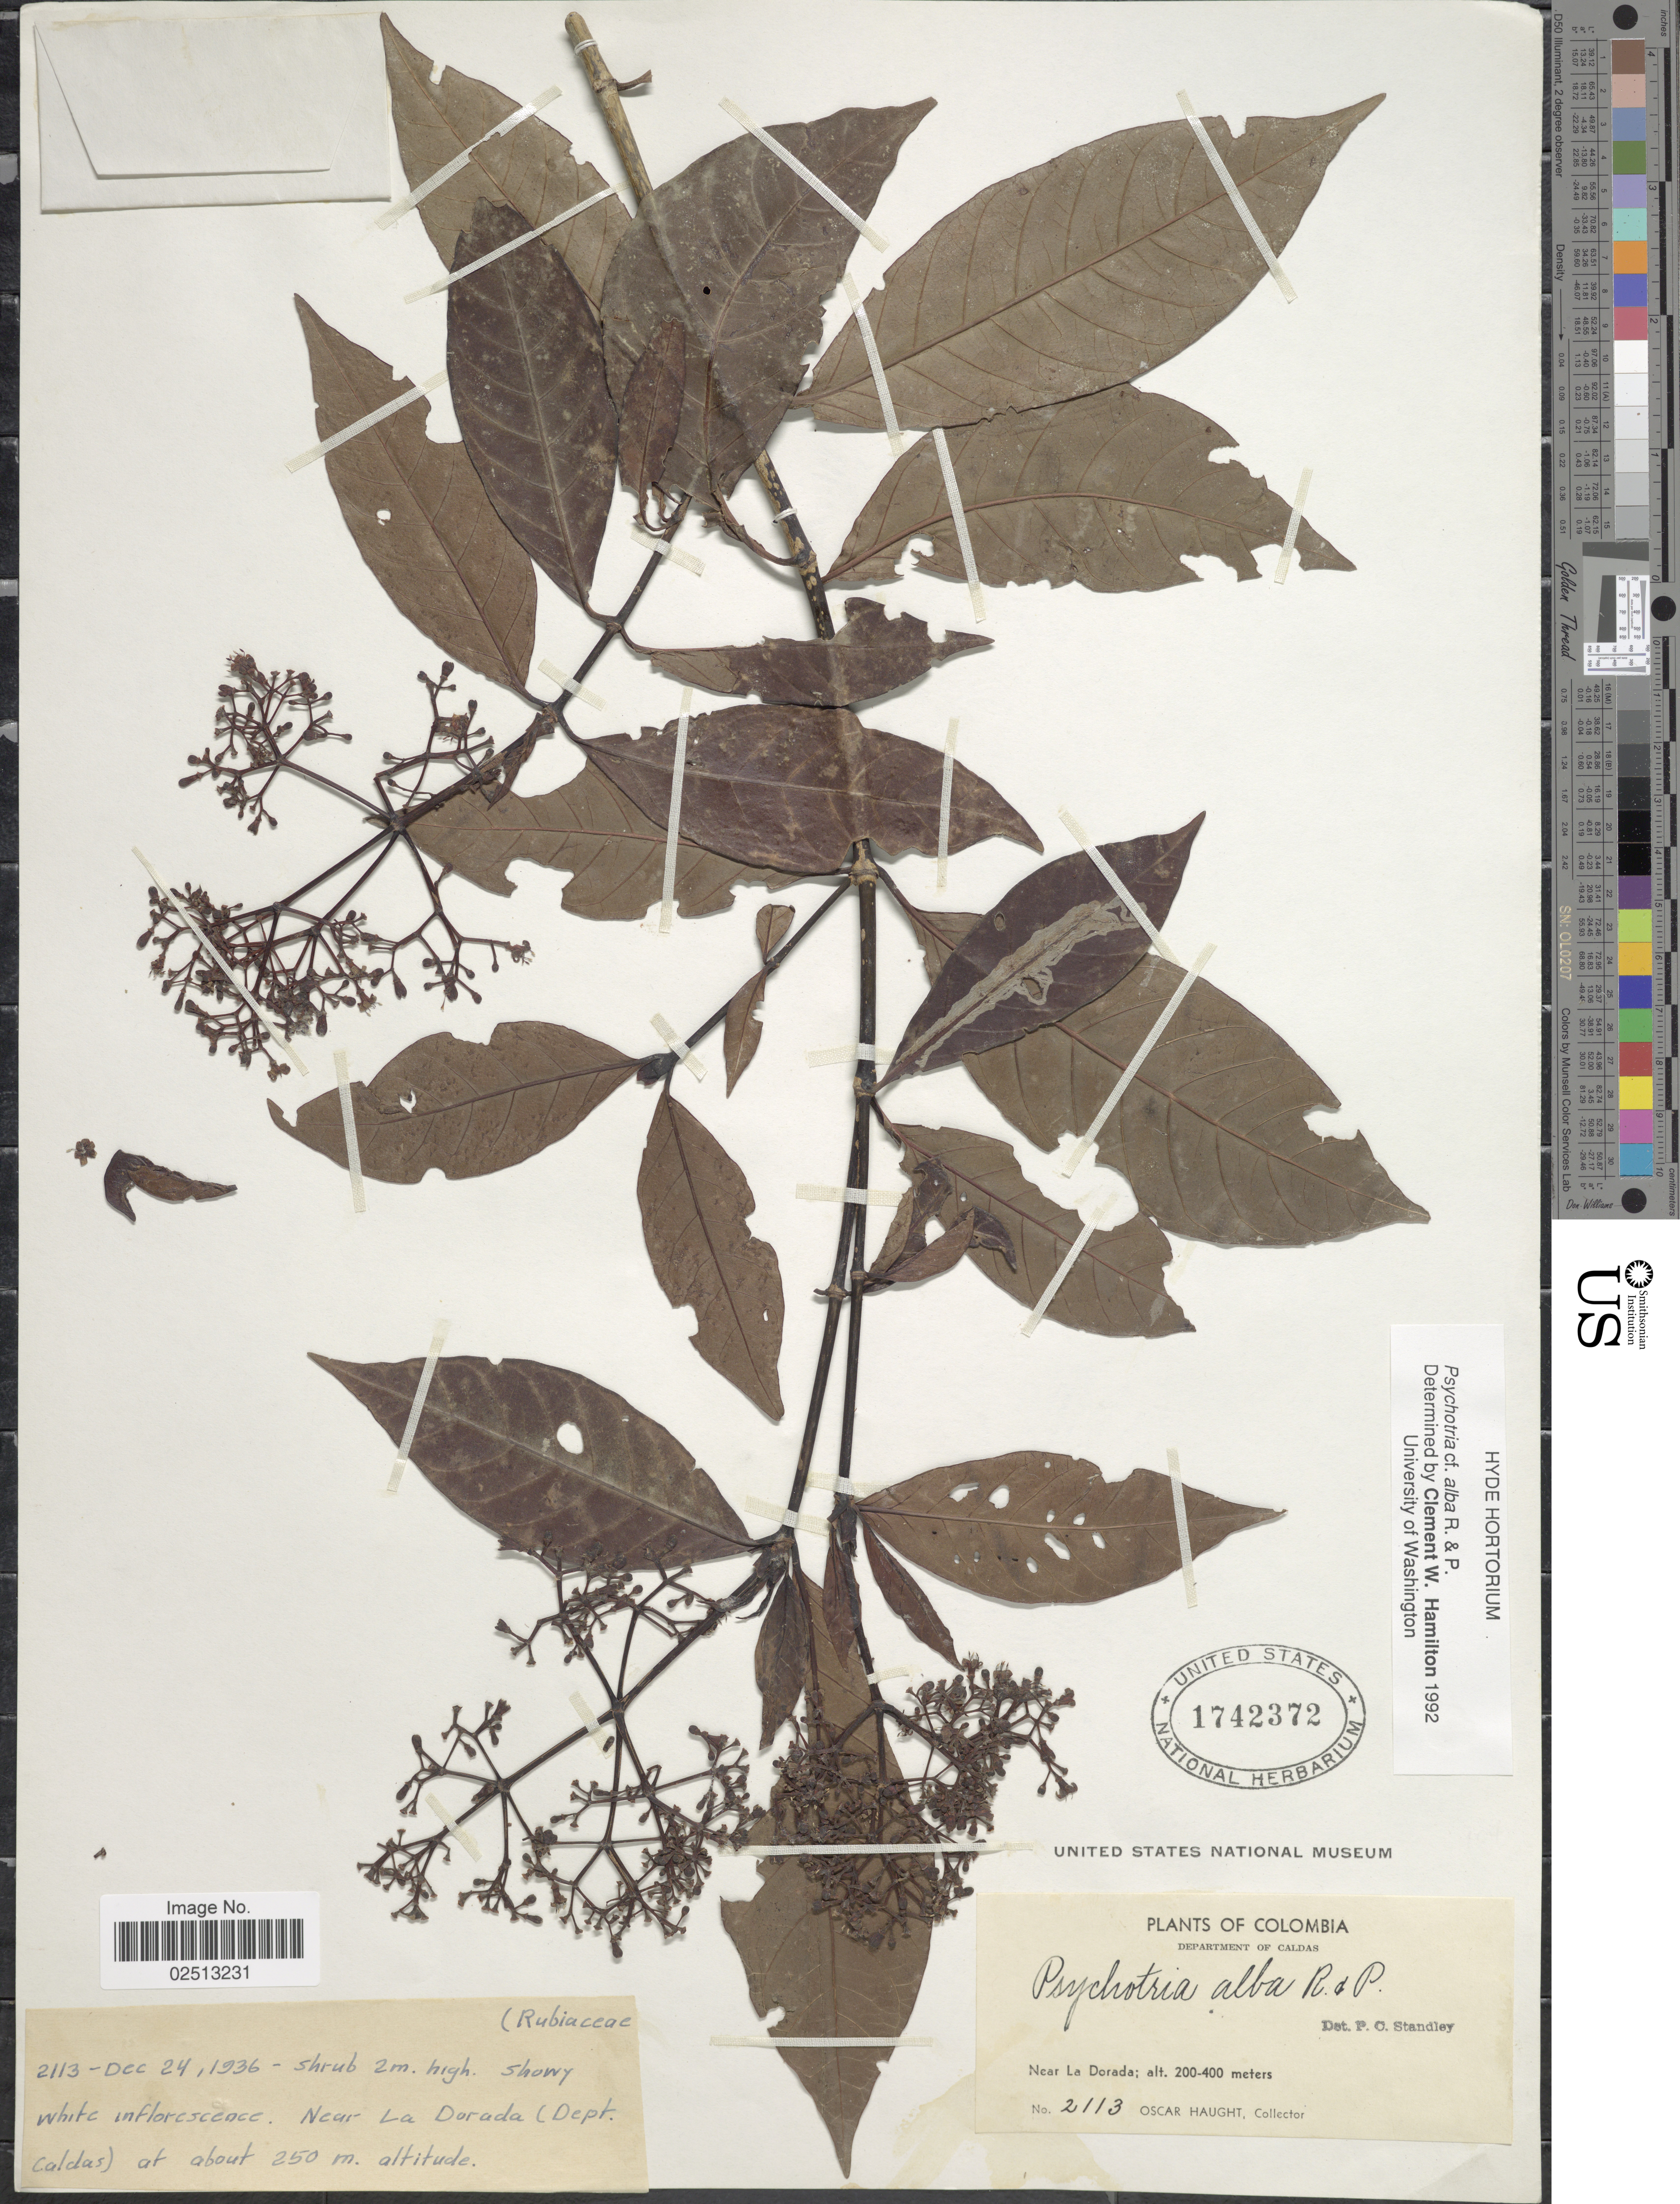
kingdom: Plantae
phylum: Tracheophyta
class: Magnoliopsida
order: Gentianales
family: Rubiaceae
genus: Psychotria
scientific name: Psychotria alba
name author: Ruiz & Pav.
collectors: O. Haught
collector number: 2113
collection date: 1936-12-24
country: Colombia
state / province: Caldas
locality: Near La Dorada (Dept.Caldas). Department of Caldas.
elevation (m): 250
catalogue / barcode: US 1742372